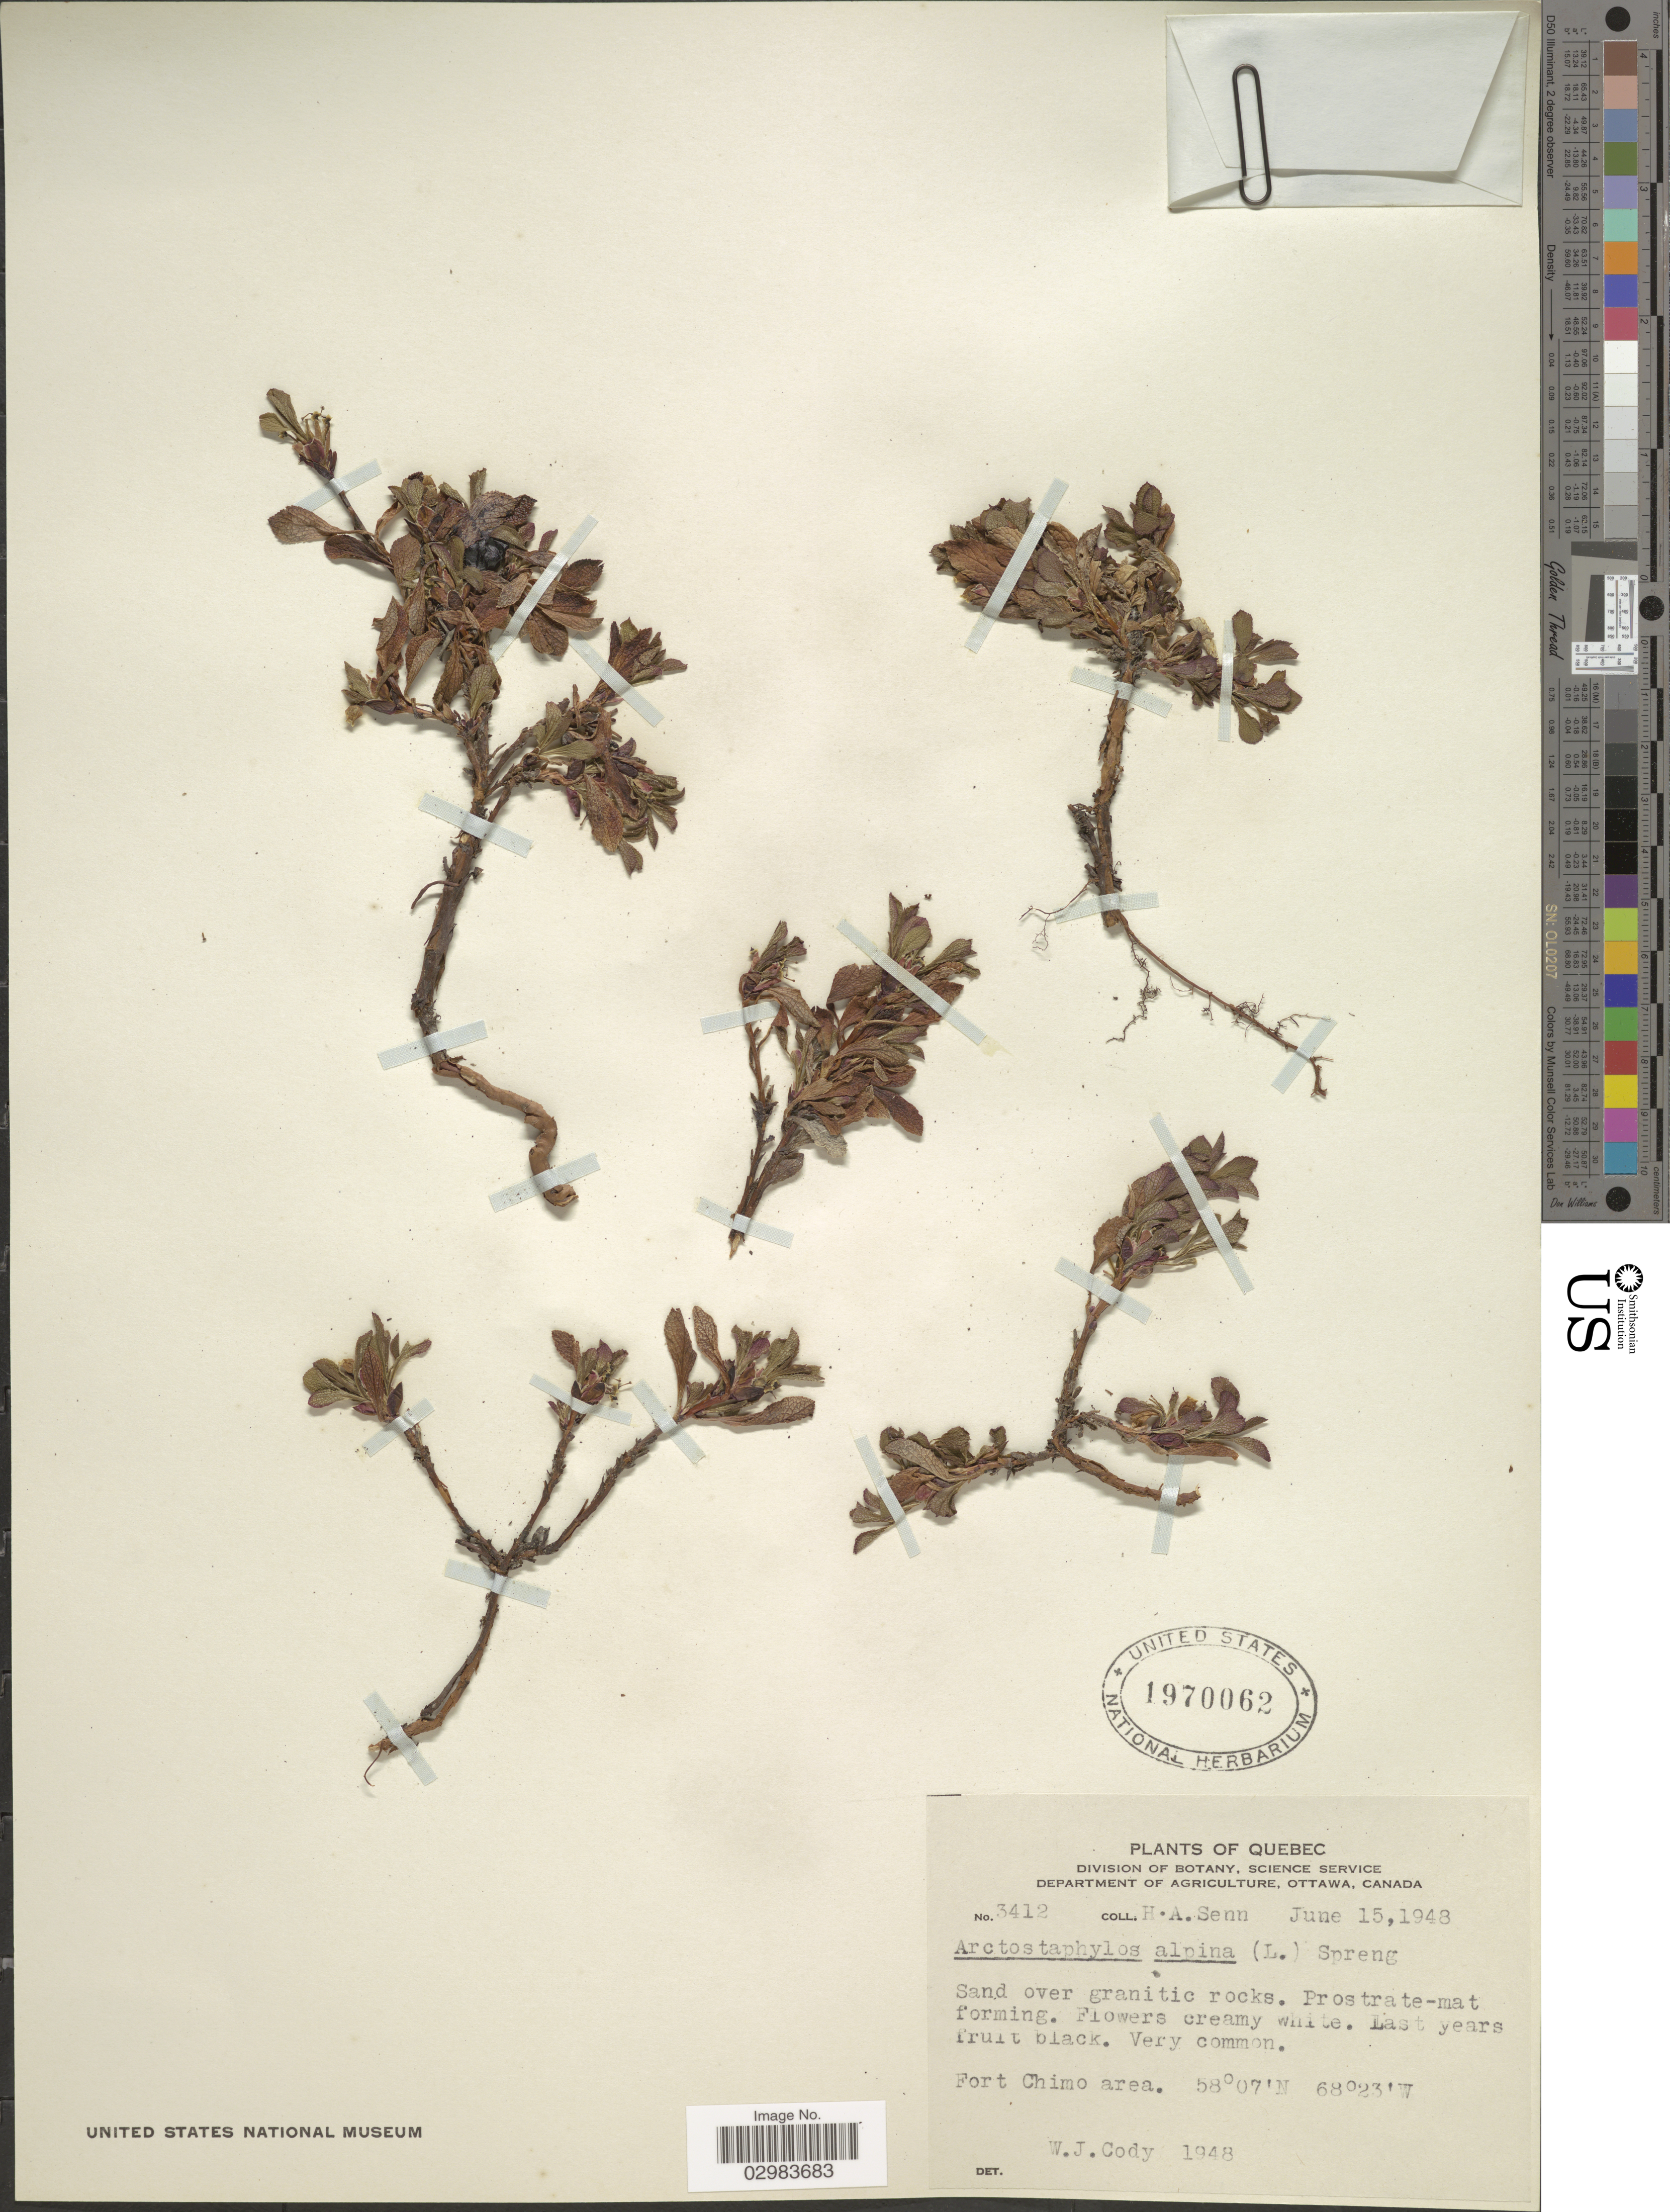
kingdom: Plantae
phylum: Tracheophyta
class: Magnoliopsida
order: Ericales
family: Ericaceae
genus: Arctostaphylos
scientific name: Arctostaphylos alpina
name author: (L.) Spreng.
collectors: H. Senn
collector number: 3412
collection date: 1948-06-15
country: Canada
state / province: Quebec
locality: Fort Chimo area.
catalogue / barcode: US 1970062